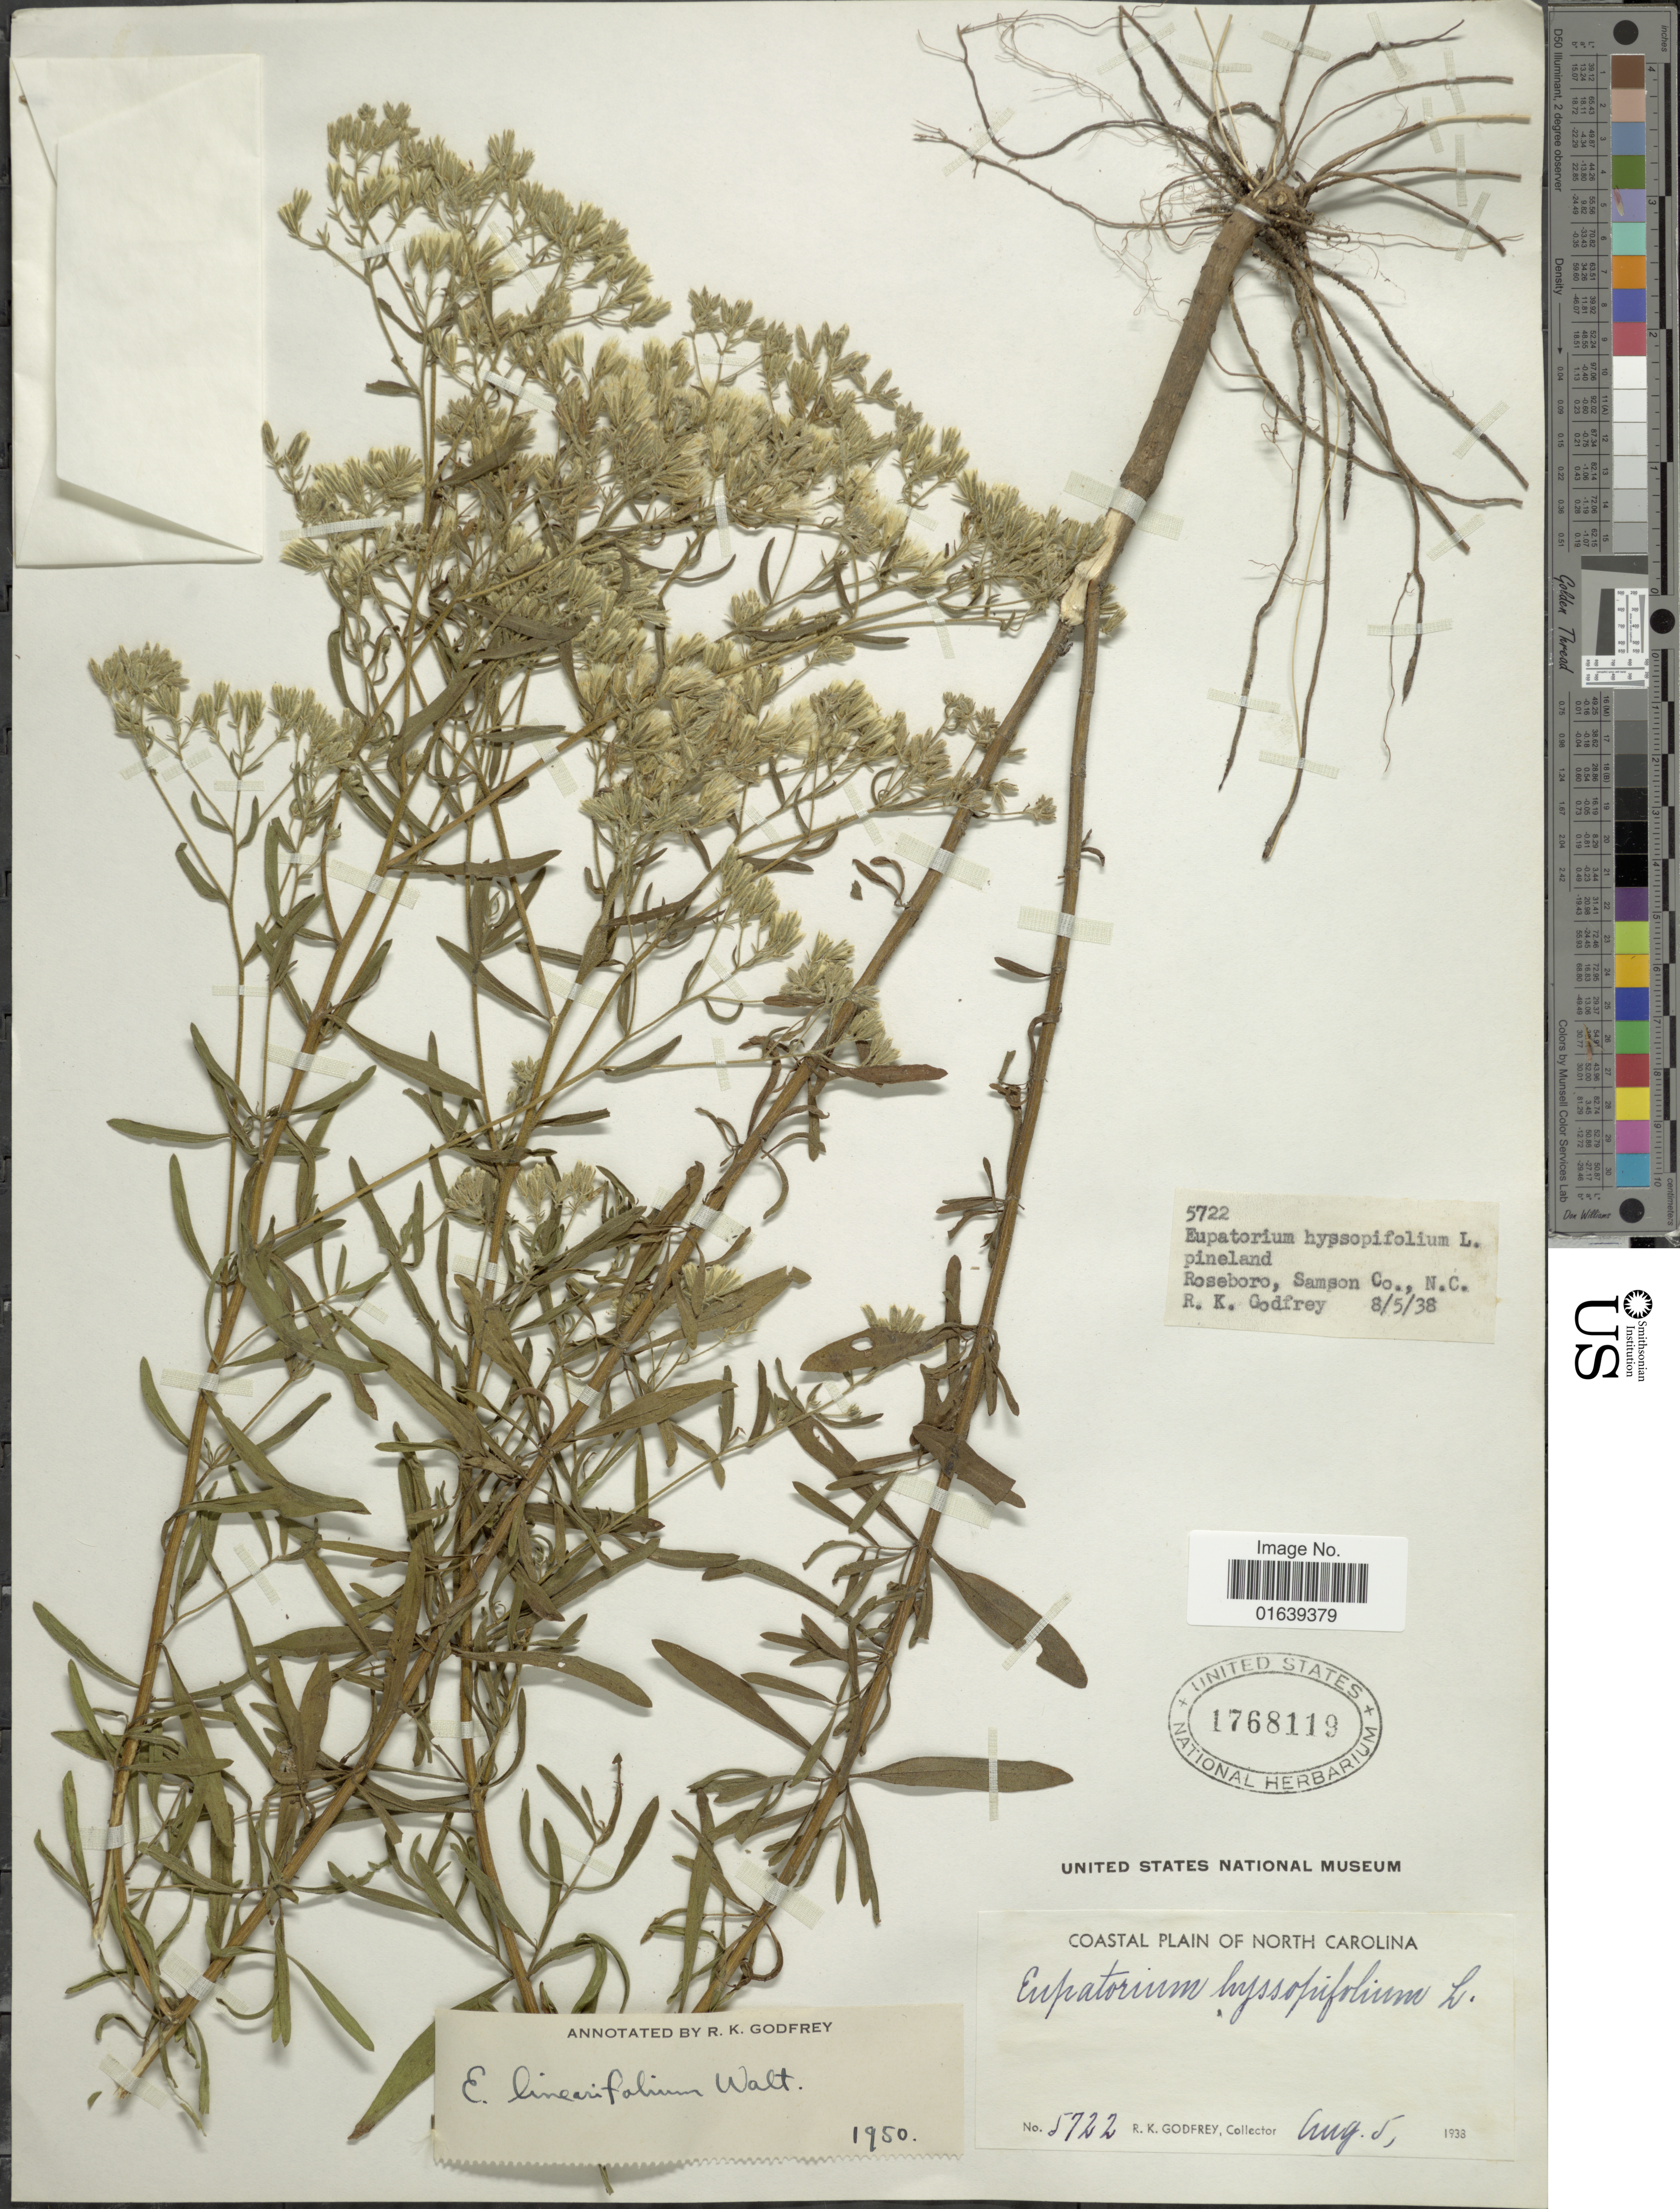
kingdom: Plantae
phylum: Tracheophyta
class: Magnoliopsida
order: Asterales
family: Asteraceae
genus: Eupatorium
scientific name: Eupatorium linearifolium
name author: Walter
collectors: R. K. Godfrey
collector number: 5722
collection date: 1938-08-05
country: United States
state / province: North Carolina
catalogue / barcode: US 1768119